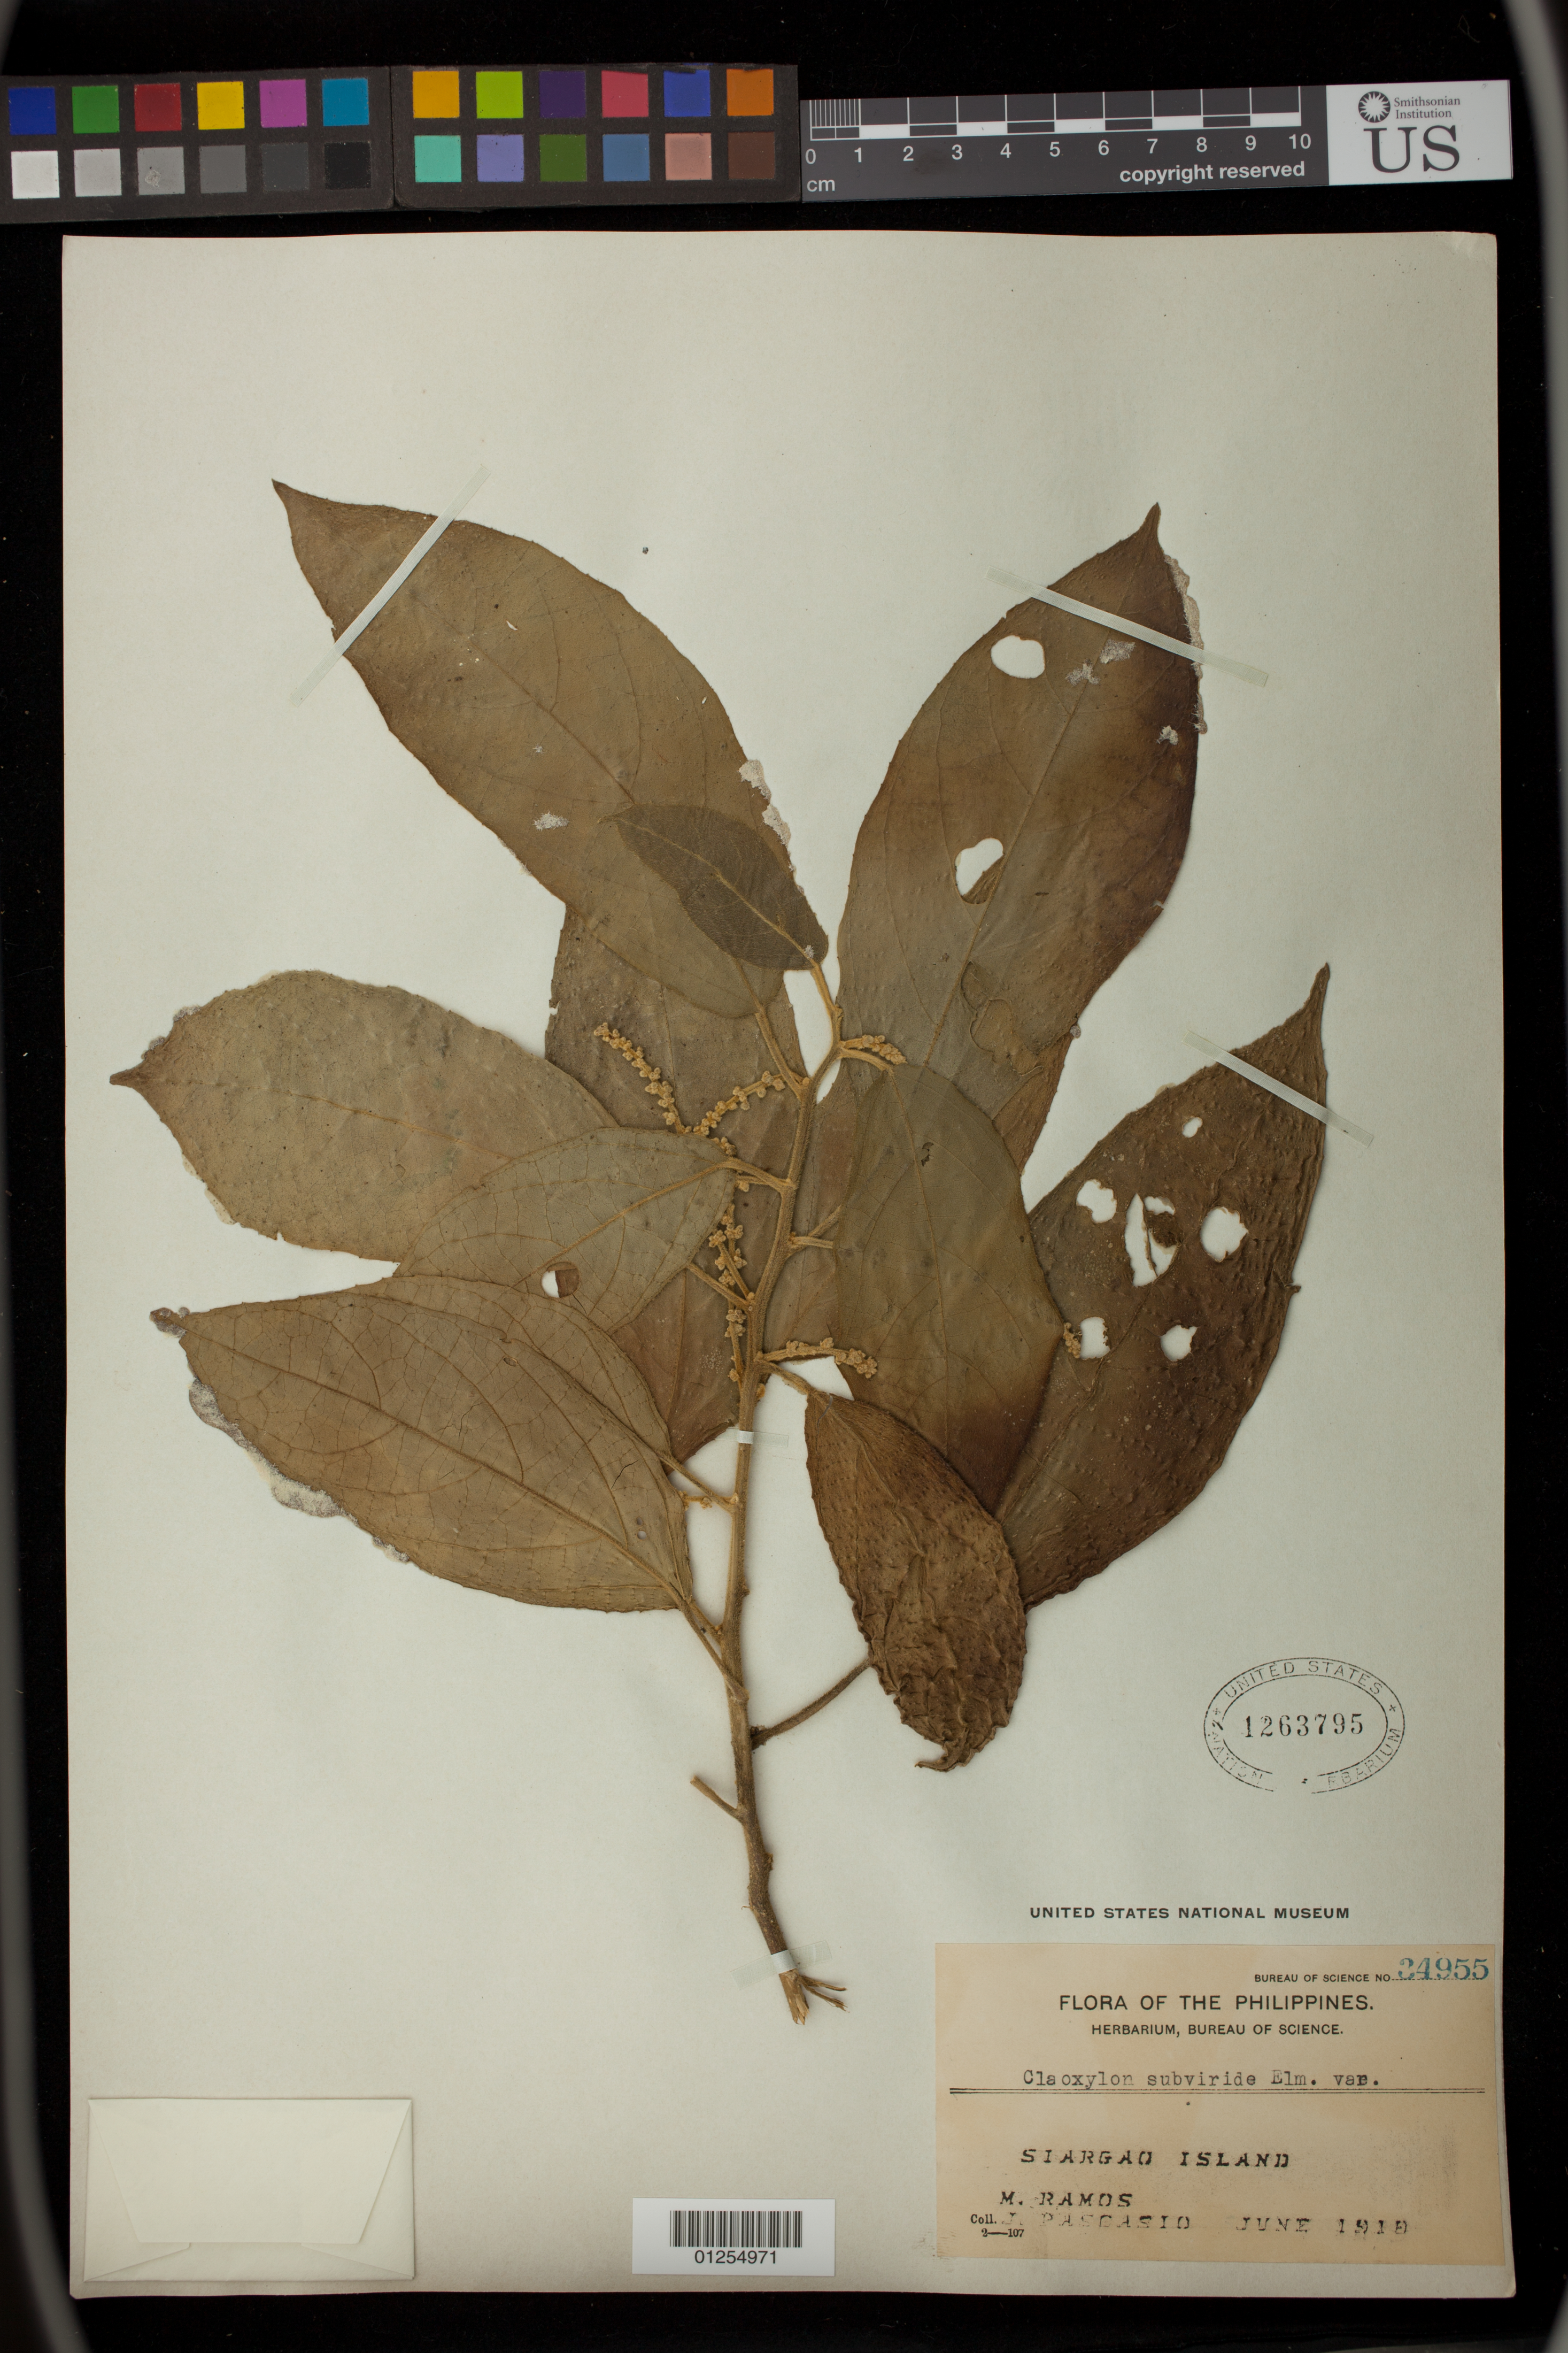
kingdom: Plantae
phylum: Tracheophyta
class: Magnoliopsida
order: Malpighiales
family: Euphorbiaceae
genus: Claoxylon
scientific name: Claoxylon subviride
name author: Elmer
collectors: M. Ramos & J. Pascasio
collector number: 2-107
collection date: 1918-06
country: Philippines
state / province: Caraga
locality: Siargao Island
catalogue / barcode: US 1263795